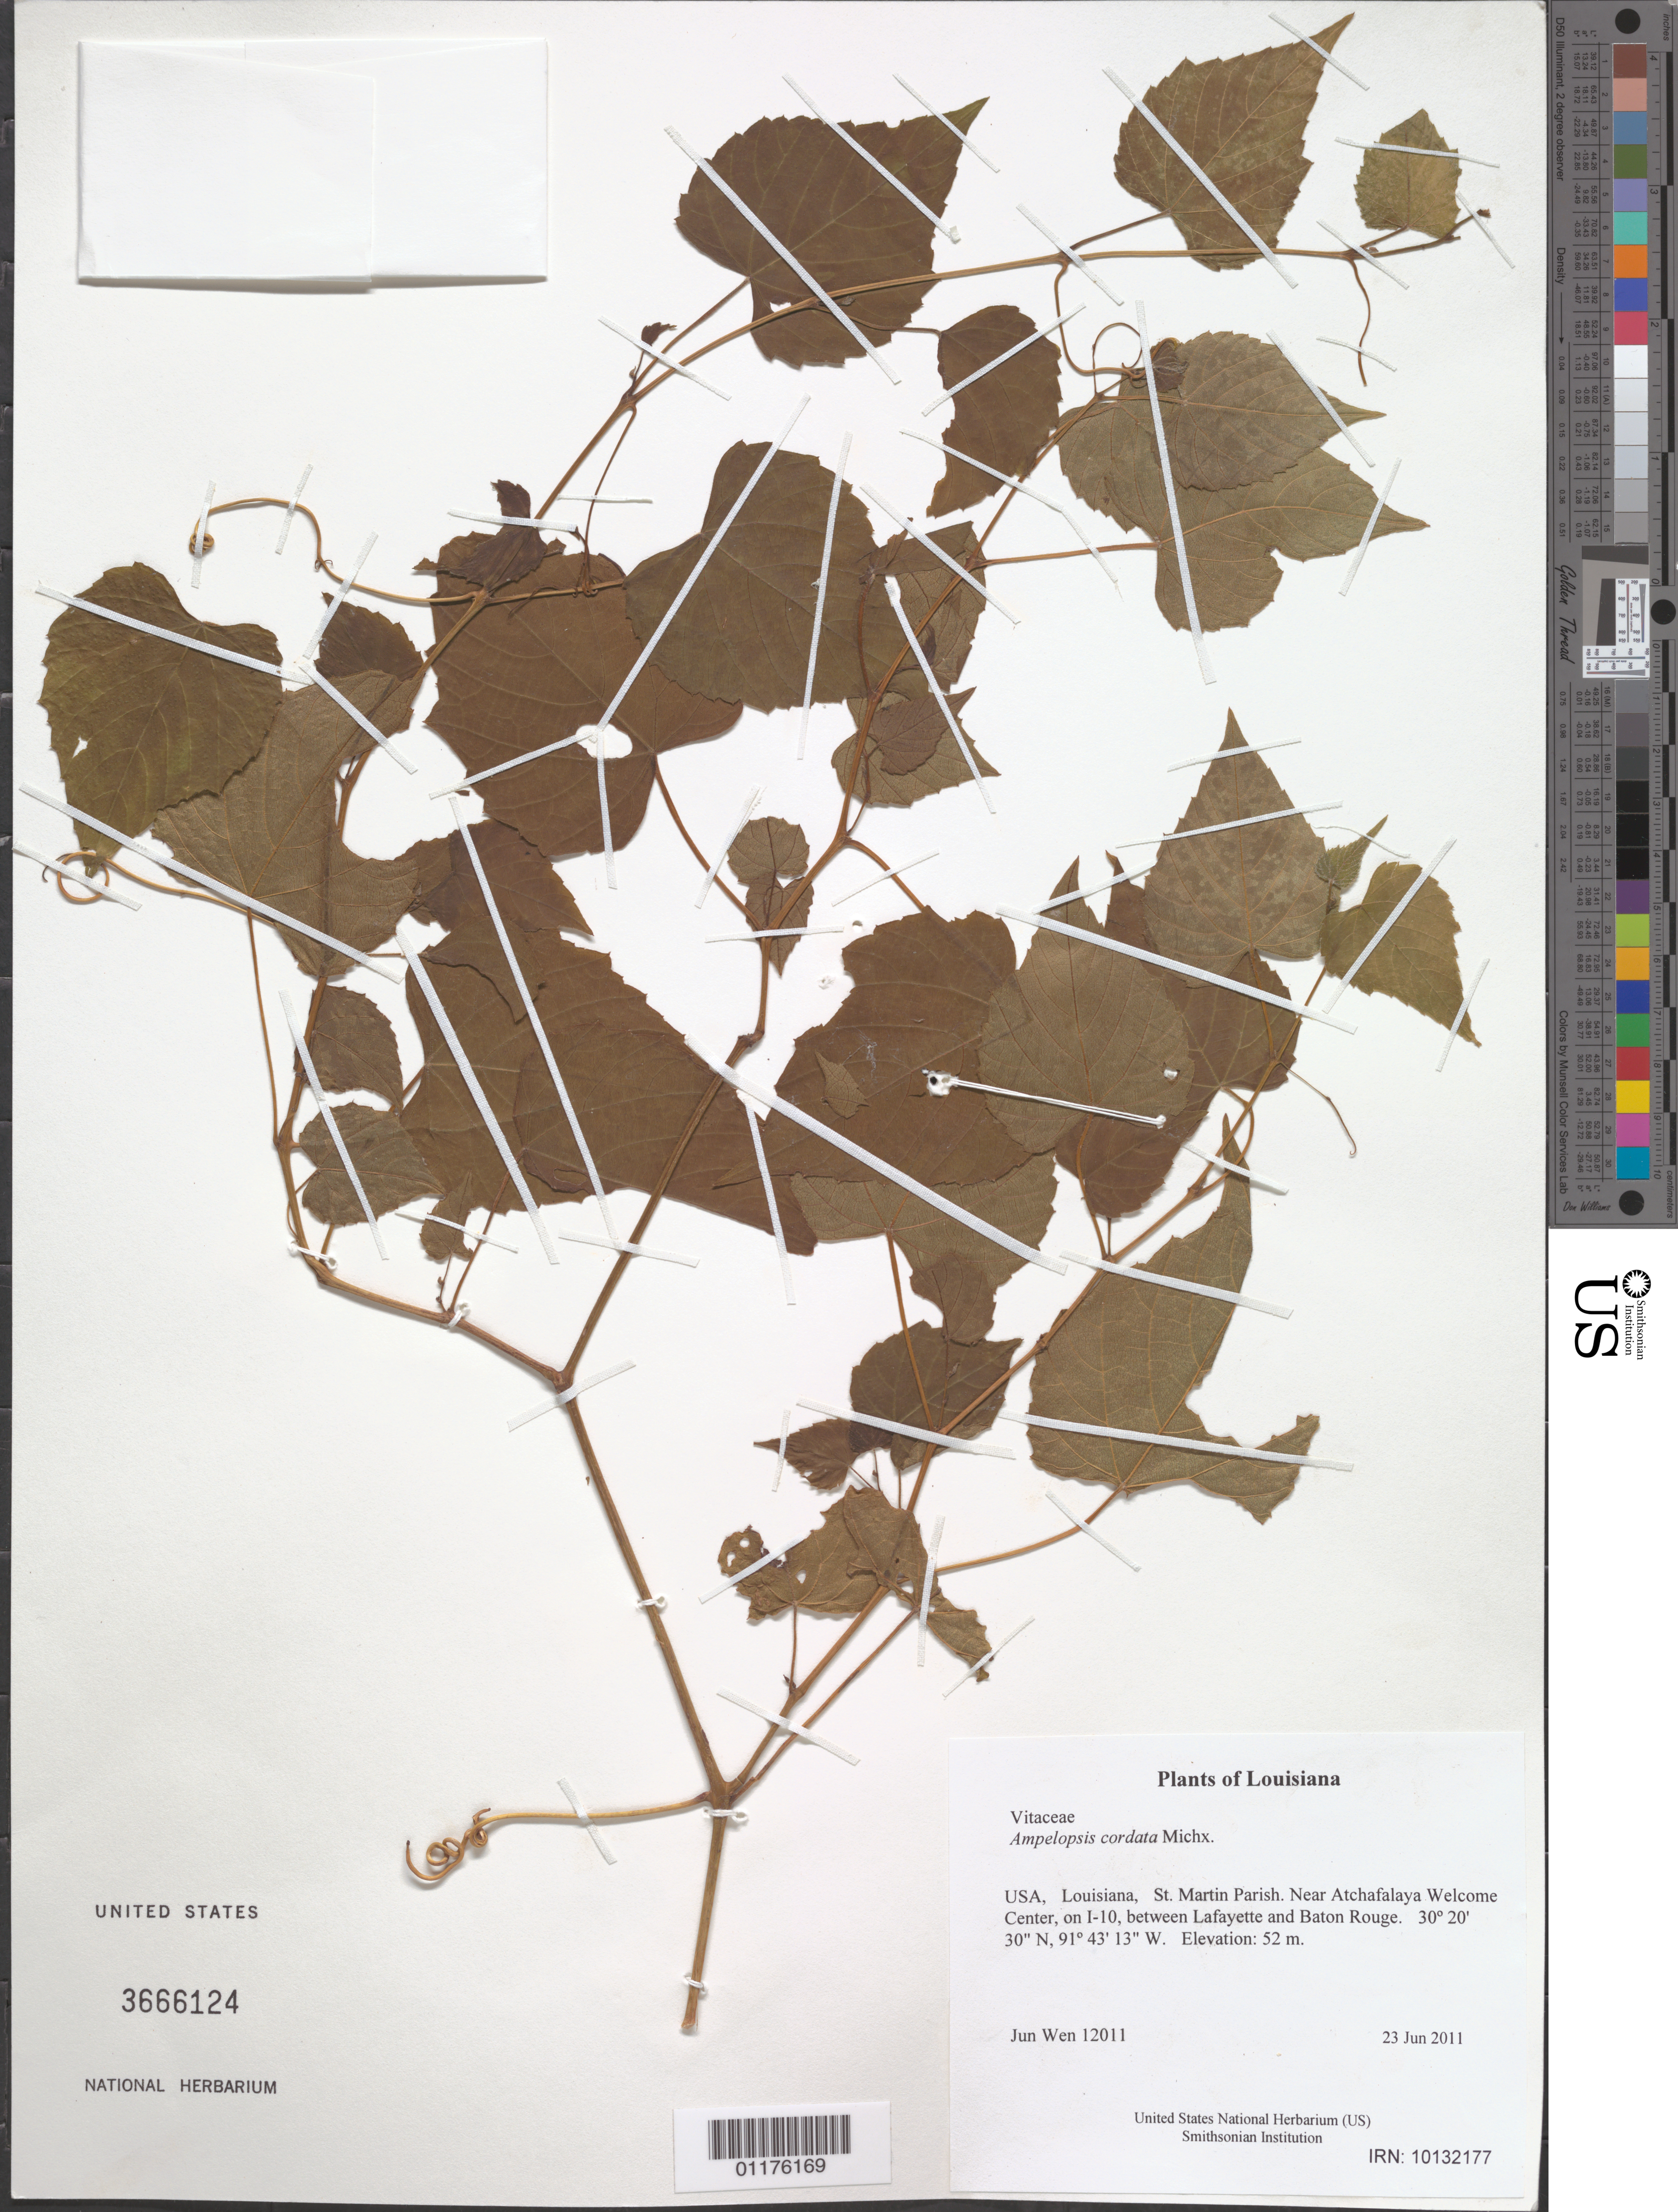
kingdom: Plantae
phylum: Tracheophyta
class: Magnoliopsida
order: Vitales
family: Vitaceae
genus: Ampelopsis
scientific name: Ampelopsis cordata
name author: Michx.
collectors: J. Wen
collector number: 12011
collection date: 2011-06-23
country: United States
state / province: Louisiana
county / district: St. Martin Parish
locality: Near Atchafalaya Welcome Center, on I-10, between Lafayette and Baton Rouge.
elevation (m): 52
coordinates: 30 20.497 N, 91 43.213 W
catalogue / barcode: US 3666124